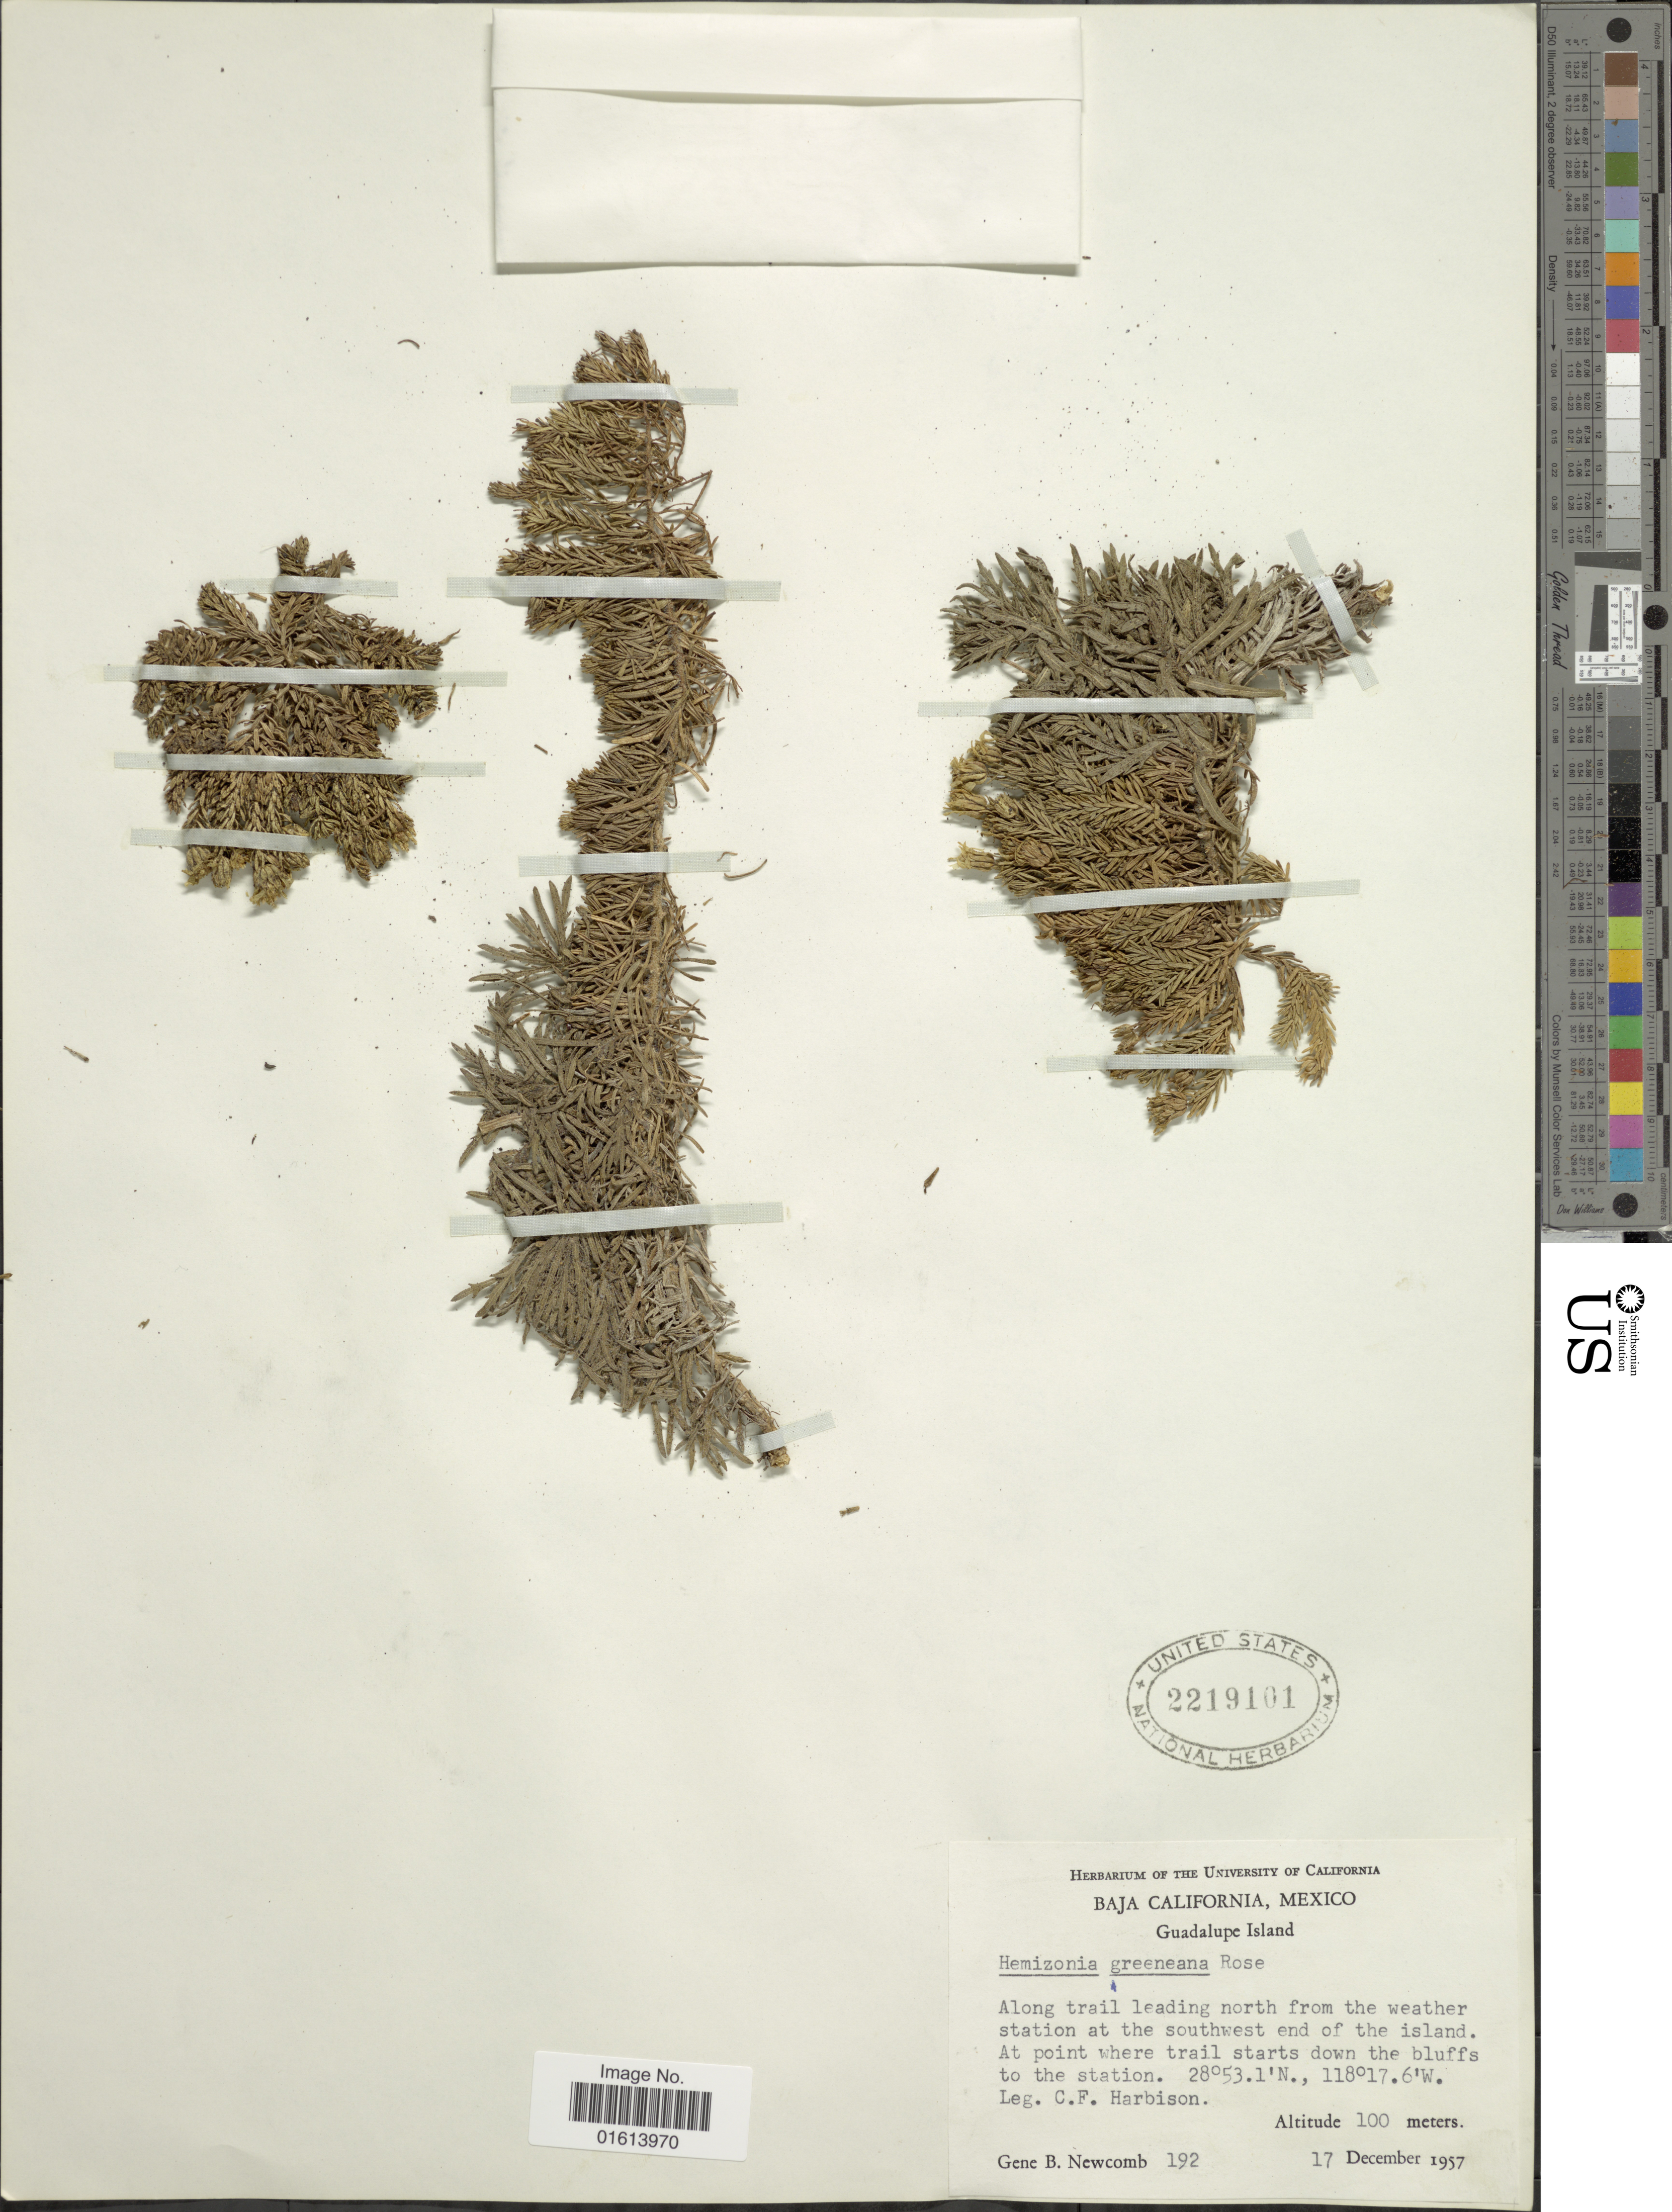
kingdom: Plantae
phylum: Tracheophyta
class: Magnoliopsida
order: Asterales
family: Asteraceae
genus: Deinandra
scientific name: Deinandra greeneana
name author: (Rose) B.G. Baldwin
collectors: G. B. Newcomb & C. F. Harbison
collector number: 192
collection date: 1957-12-17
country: Mexico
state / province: Baja California Norte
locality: Guadalupe Island, along trail leading north from the weather station at the southwest end of the island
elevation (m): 100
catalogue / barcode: US 2219101